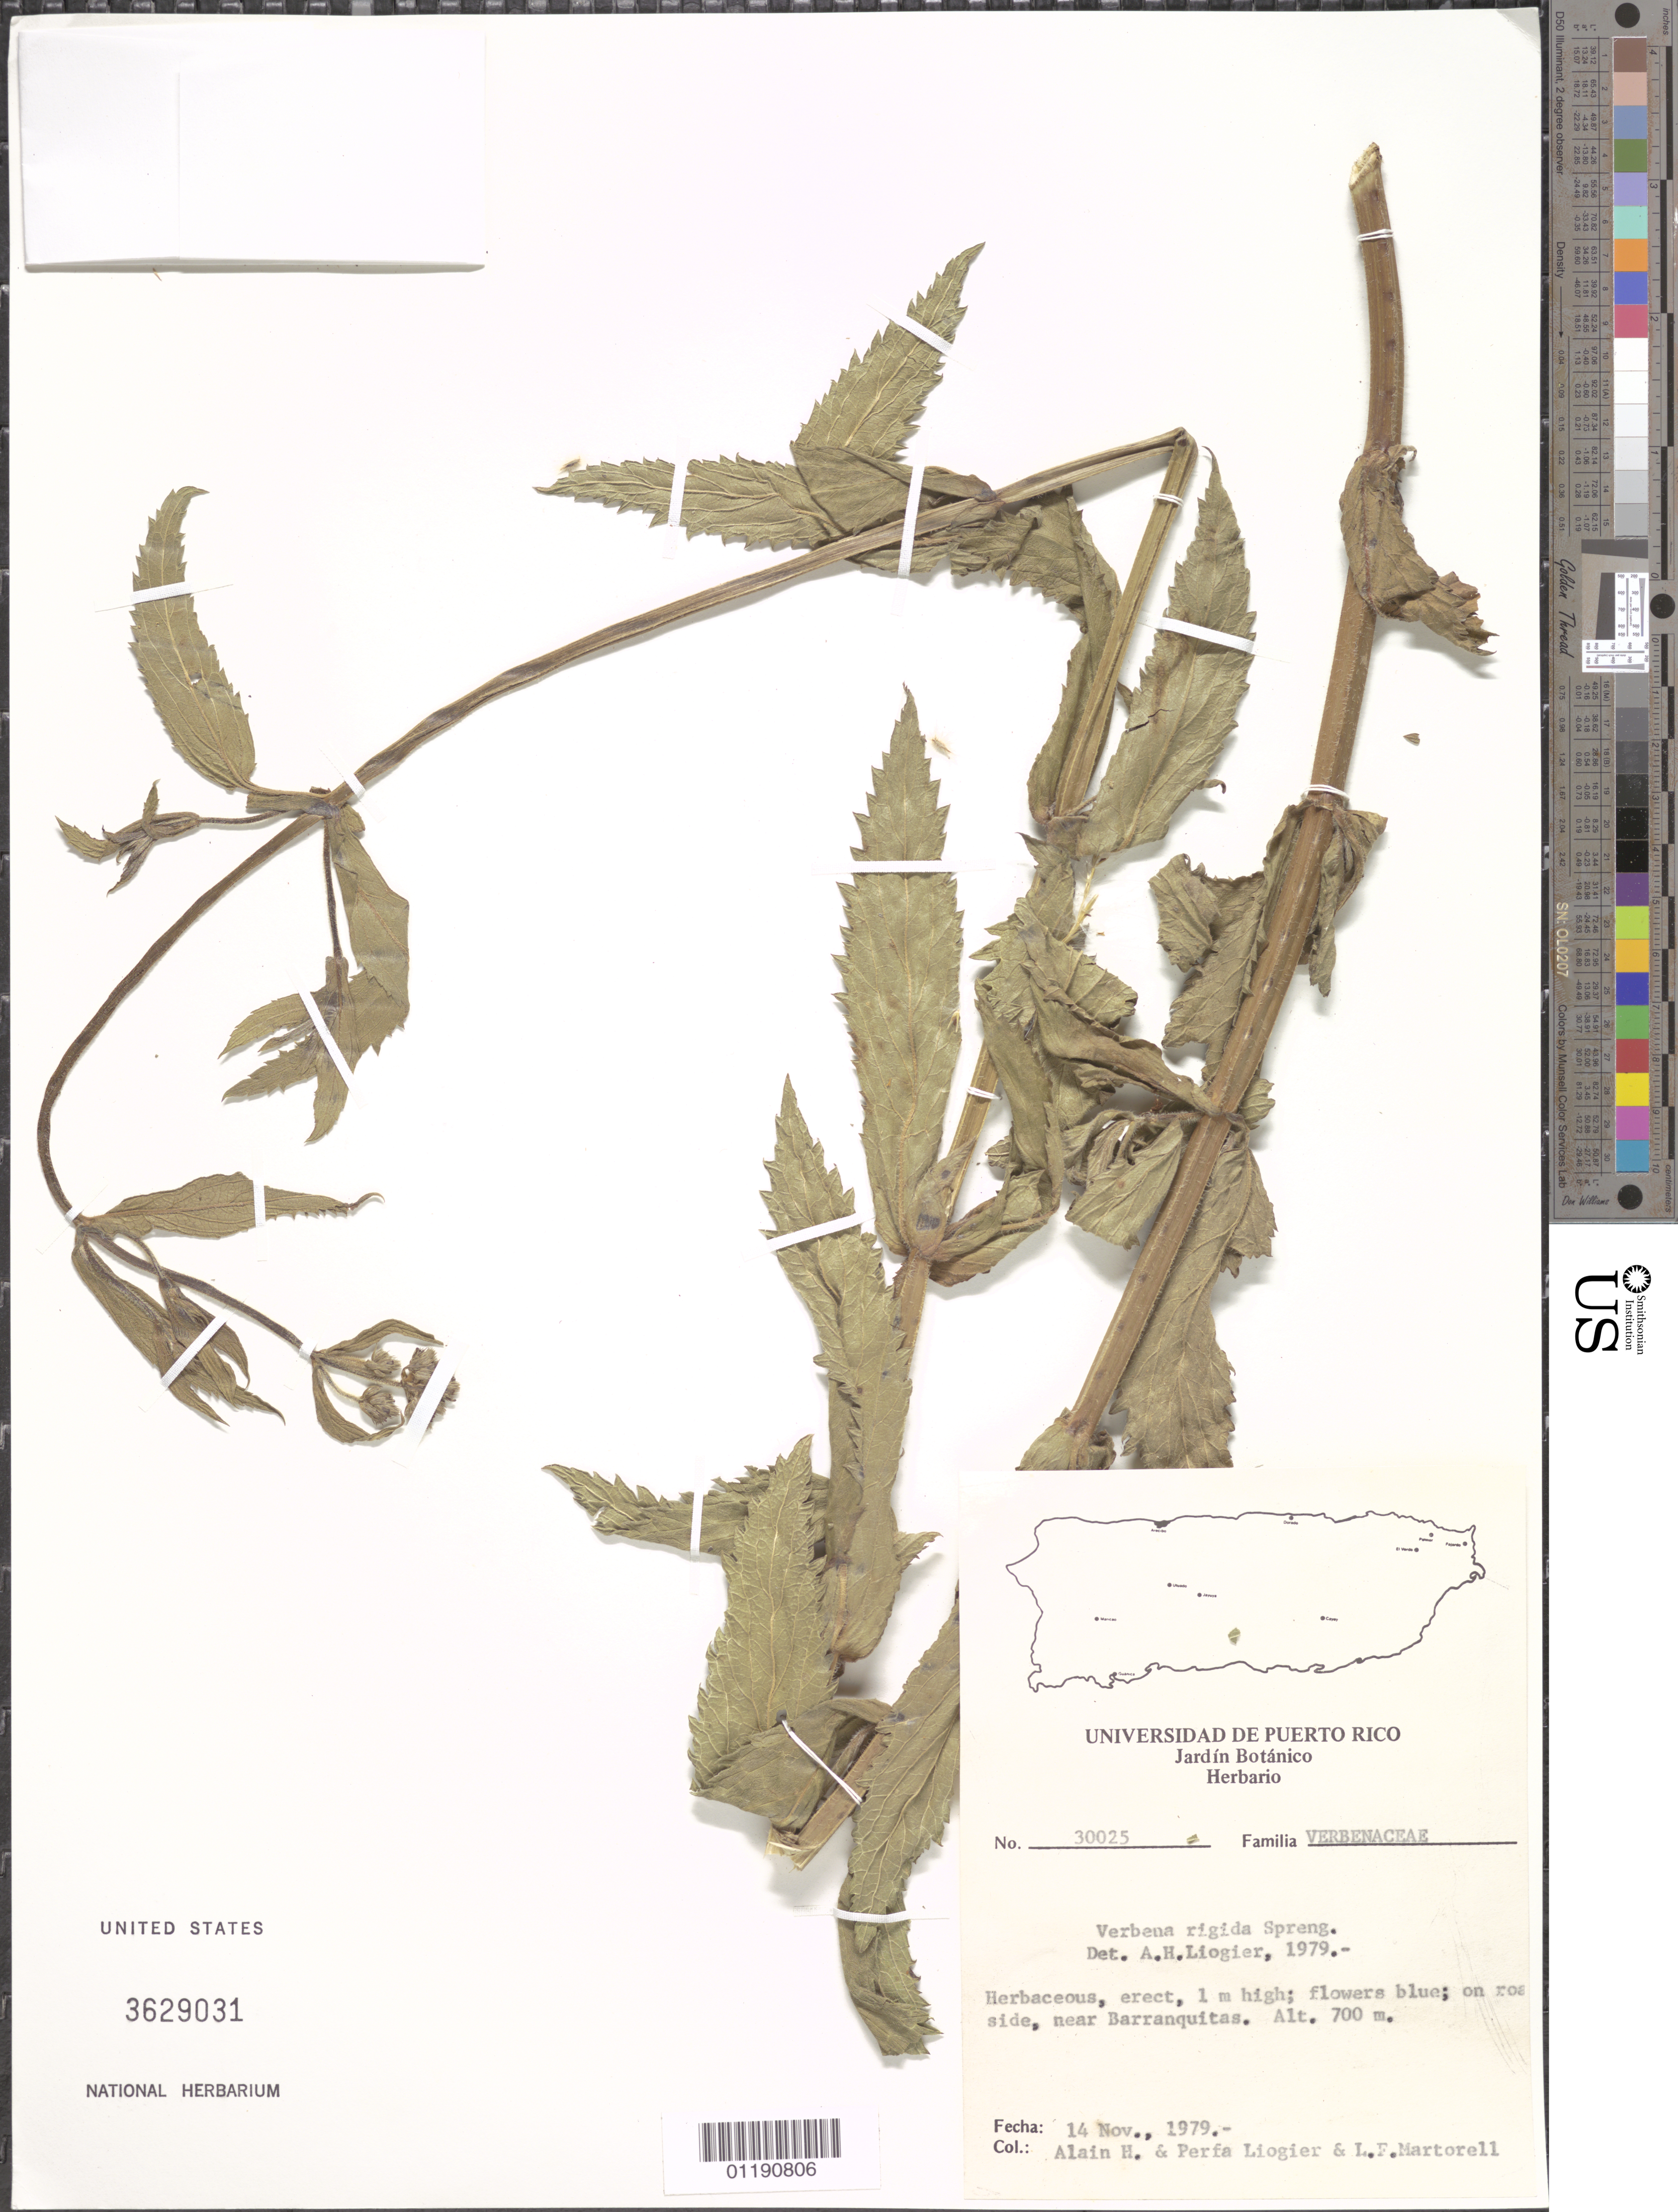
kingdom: Plantae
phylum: Tracheophyta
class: Magnoliopsida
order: Lamiales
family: Verbenaceae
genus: Verbena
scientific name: Verbena rigida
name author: Spreng.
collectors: A. H. Liogier, M. P. Liogier & L. Martorell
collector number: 30025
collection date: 1979-11-14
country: Puerto Rico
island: Puerto Rico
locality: Near Barranquitas.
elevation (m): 700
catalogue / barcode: US 3629031